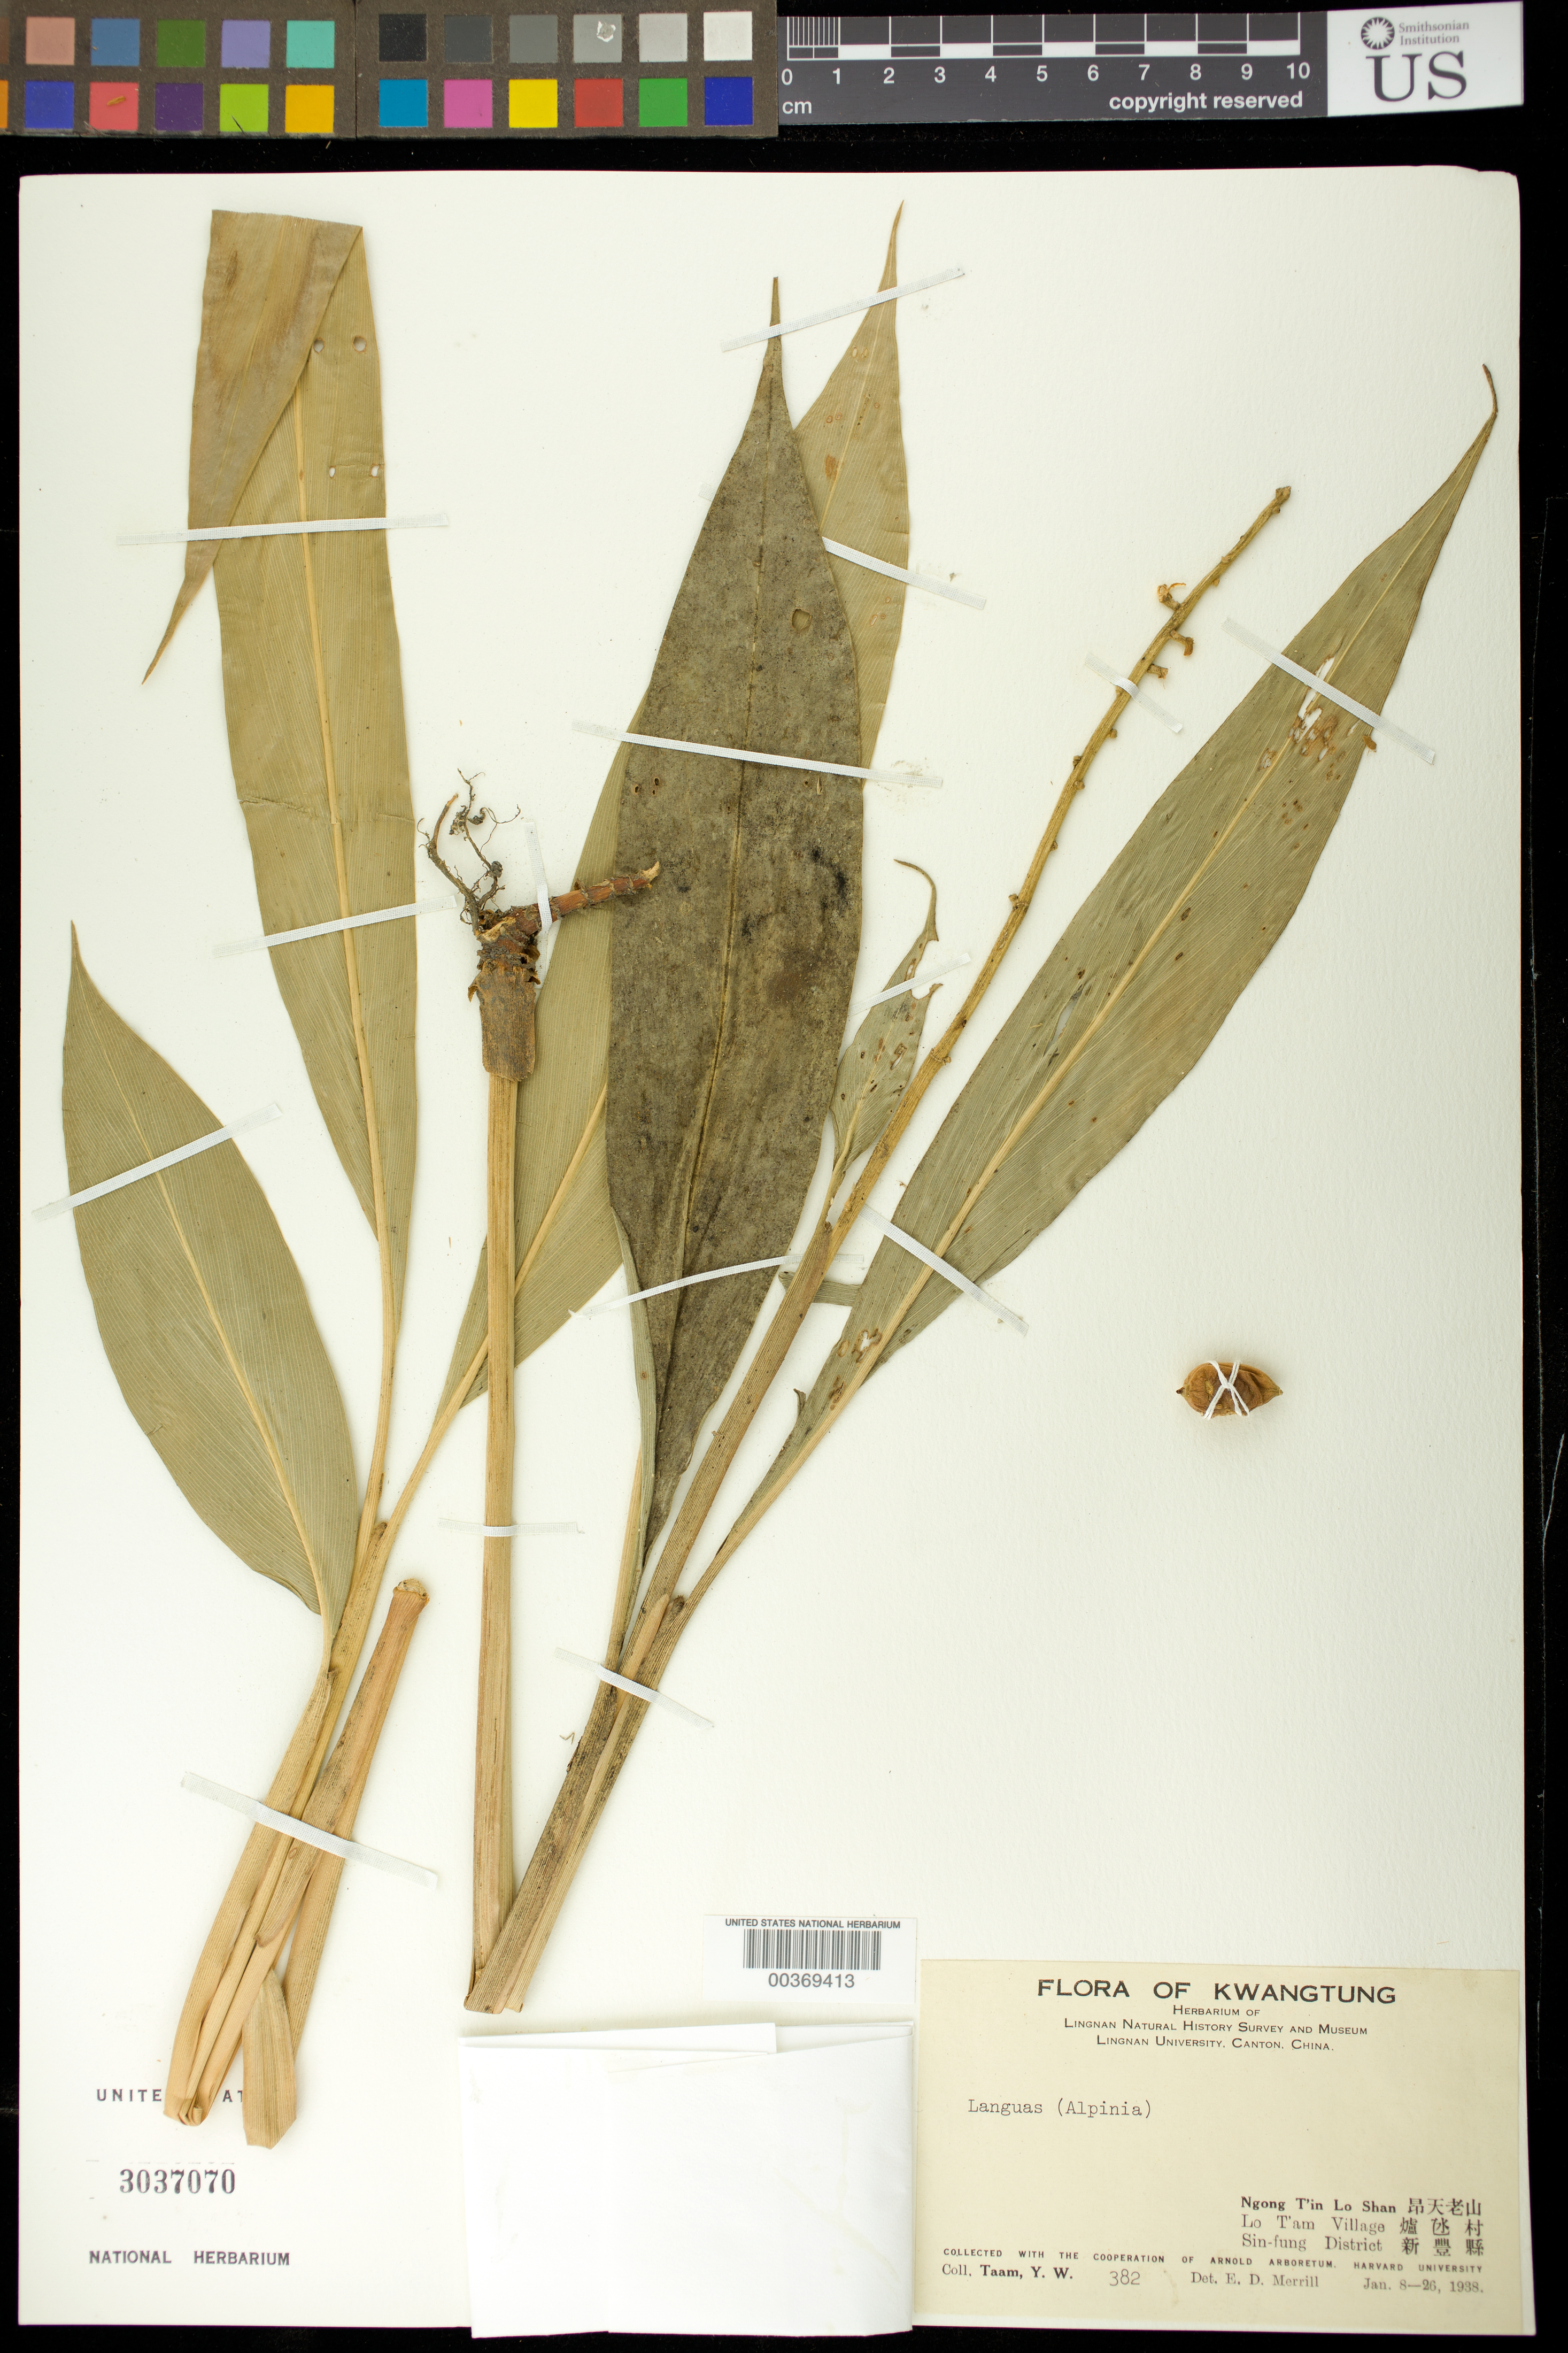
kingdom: Plantae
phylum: Tracheophyta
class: Liliopsida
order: Zingiberales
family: Zingiberaceae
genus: Alpinia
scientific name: Alpinia sp.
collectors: Y. W. Taam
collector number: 382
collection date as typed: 08 Jan 1938 to 26 Jan 1938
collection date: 1938-01-08/1938-01-26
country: China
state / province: Guangdong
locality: Ngong t'in lo shan, lo t'am village, sin-fung dist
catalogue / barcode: US 3037070